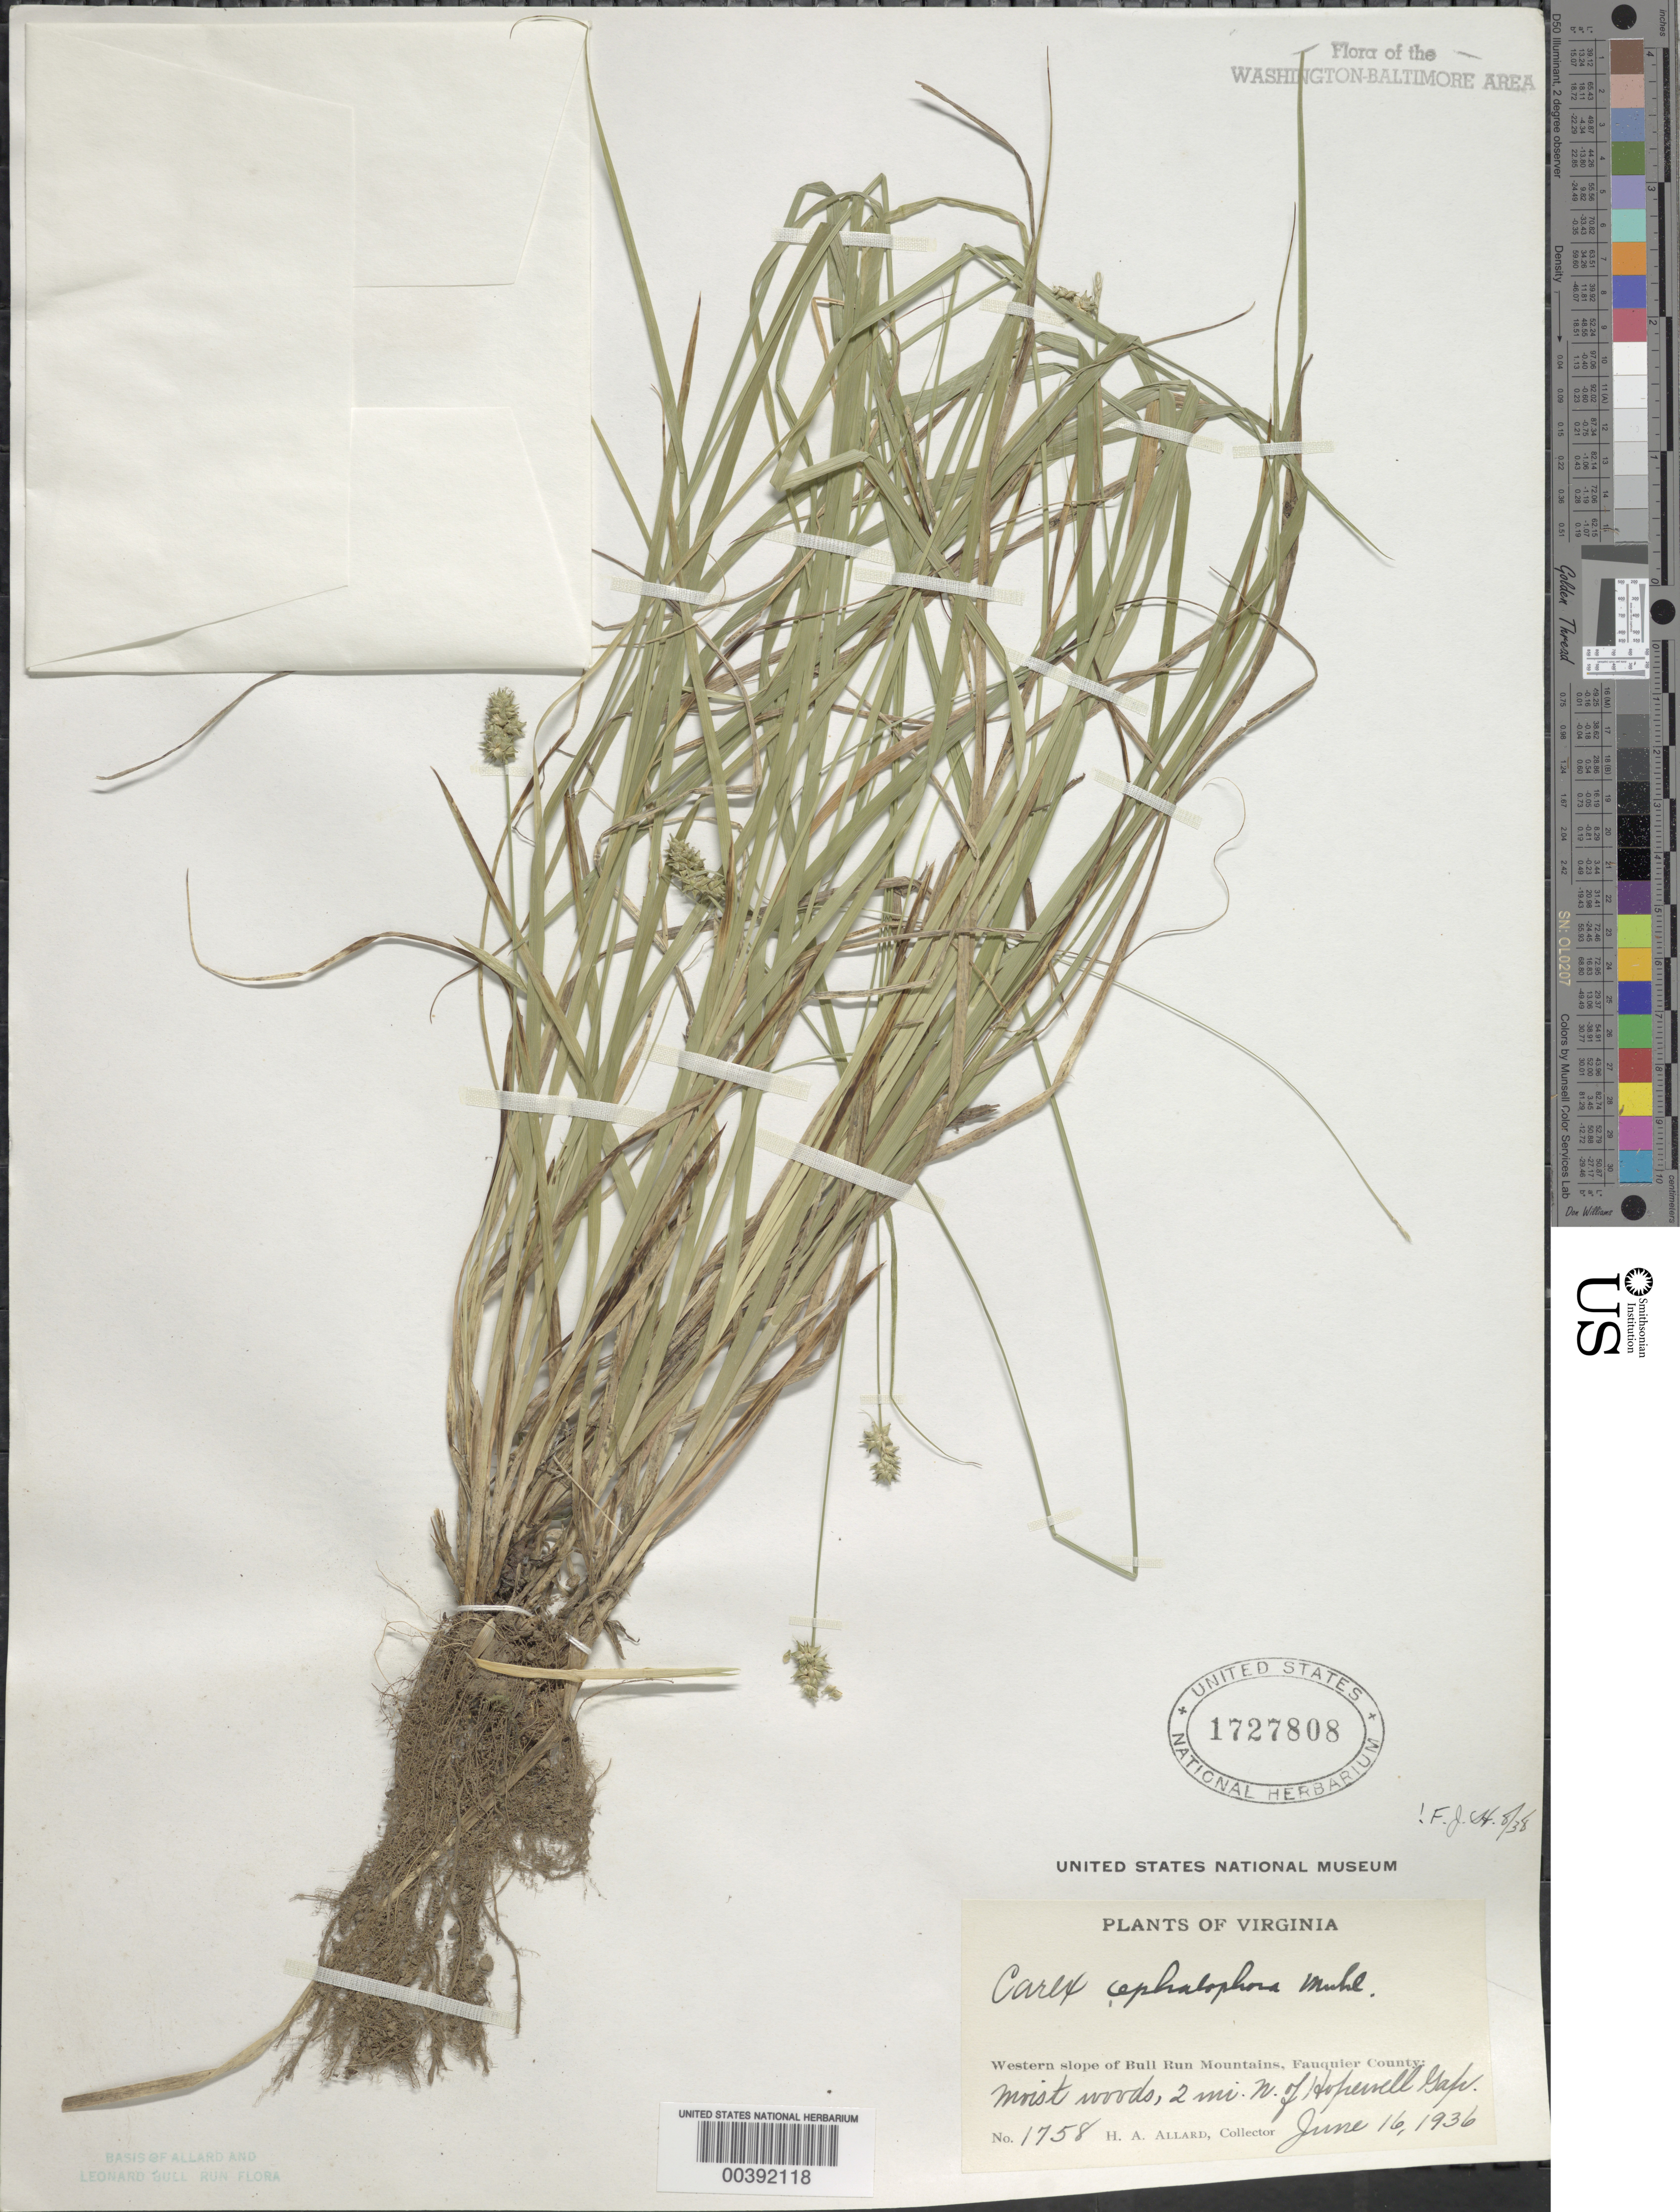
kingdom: Plantae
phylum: Tracheophyta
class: Liliopsida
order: Poales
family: Cyperaceae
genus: Carex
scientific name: Carex cephalophora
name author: Muhl. ex Willd.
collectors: H. A. Allard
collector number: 1758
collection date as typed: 16 Jun 1936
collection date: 1936-06-16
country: United States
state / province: Virginia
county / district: Fauquier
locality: N of Hopewell Gap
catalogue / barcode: US 1727808